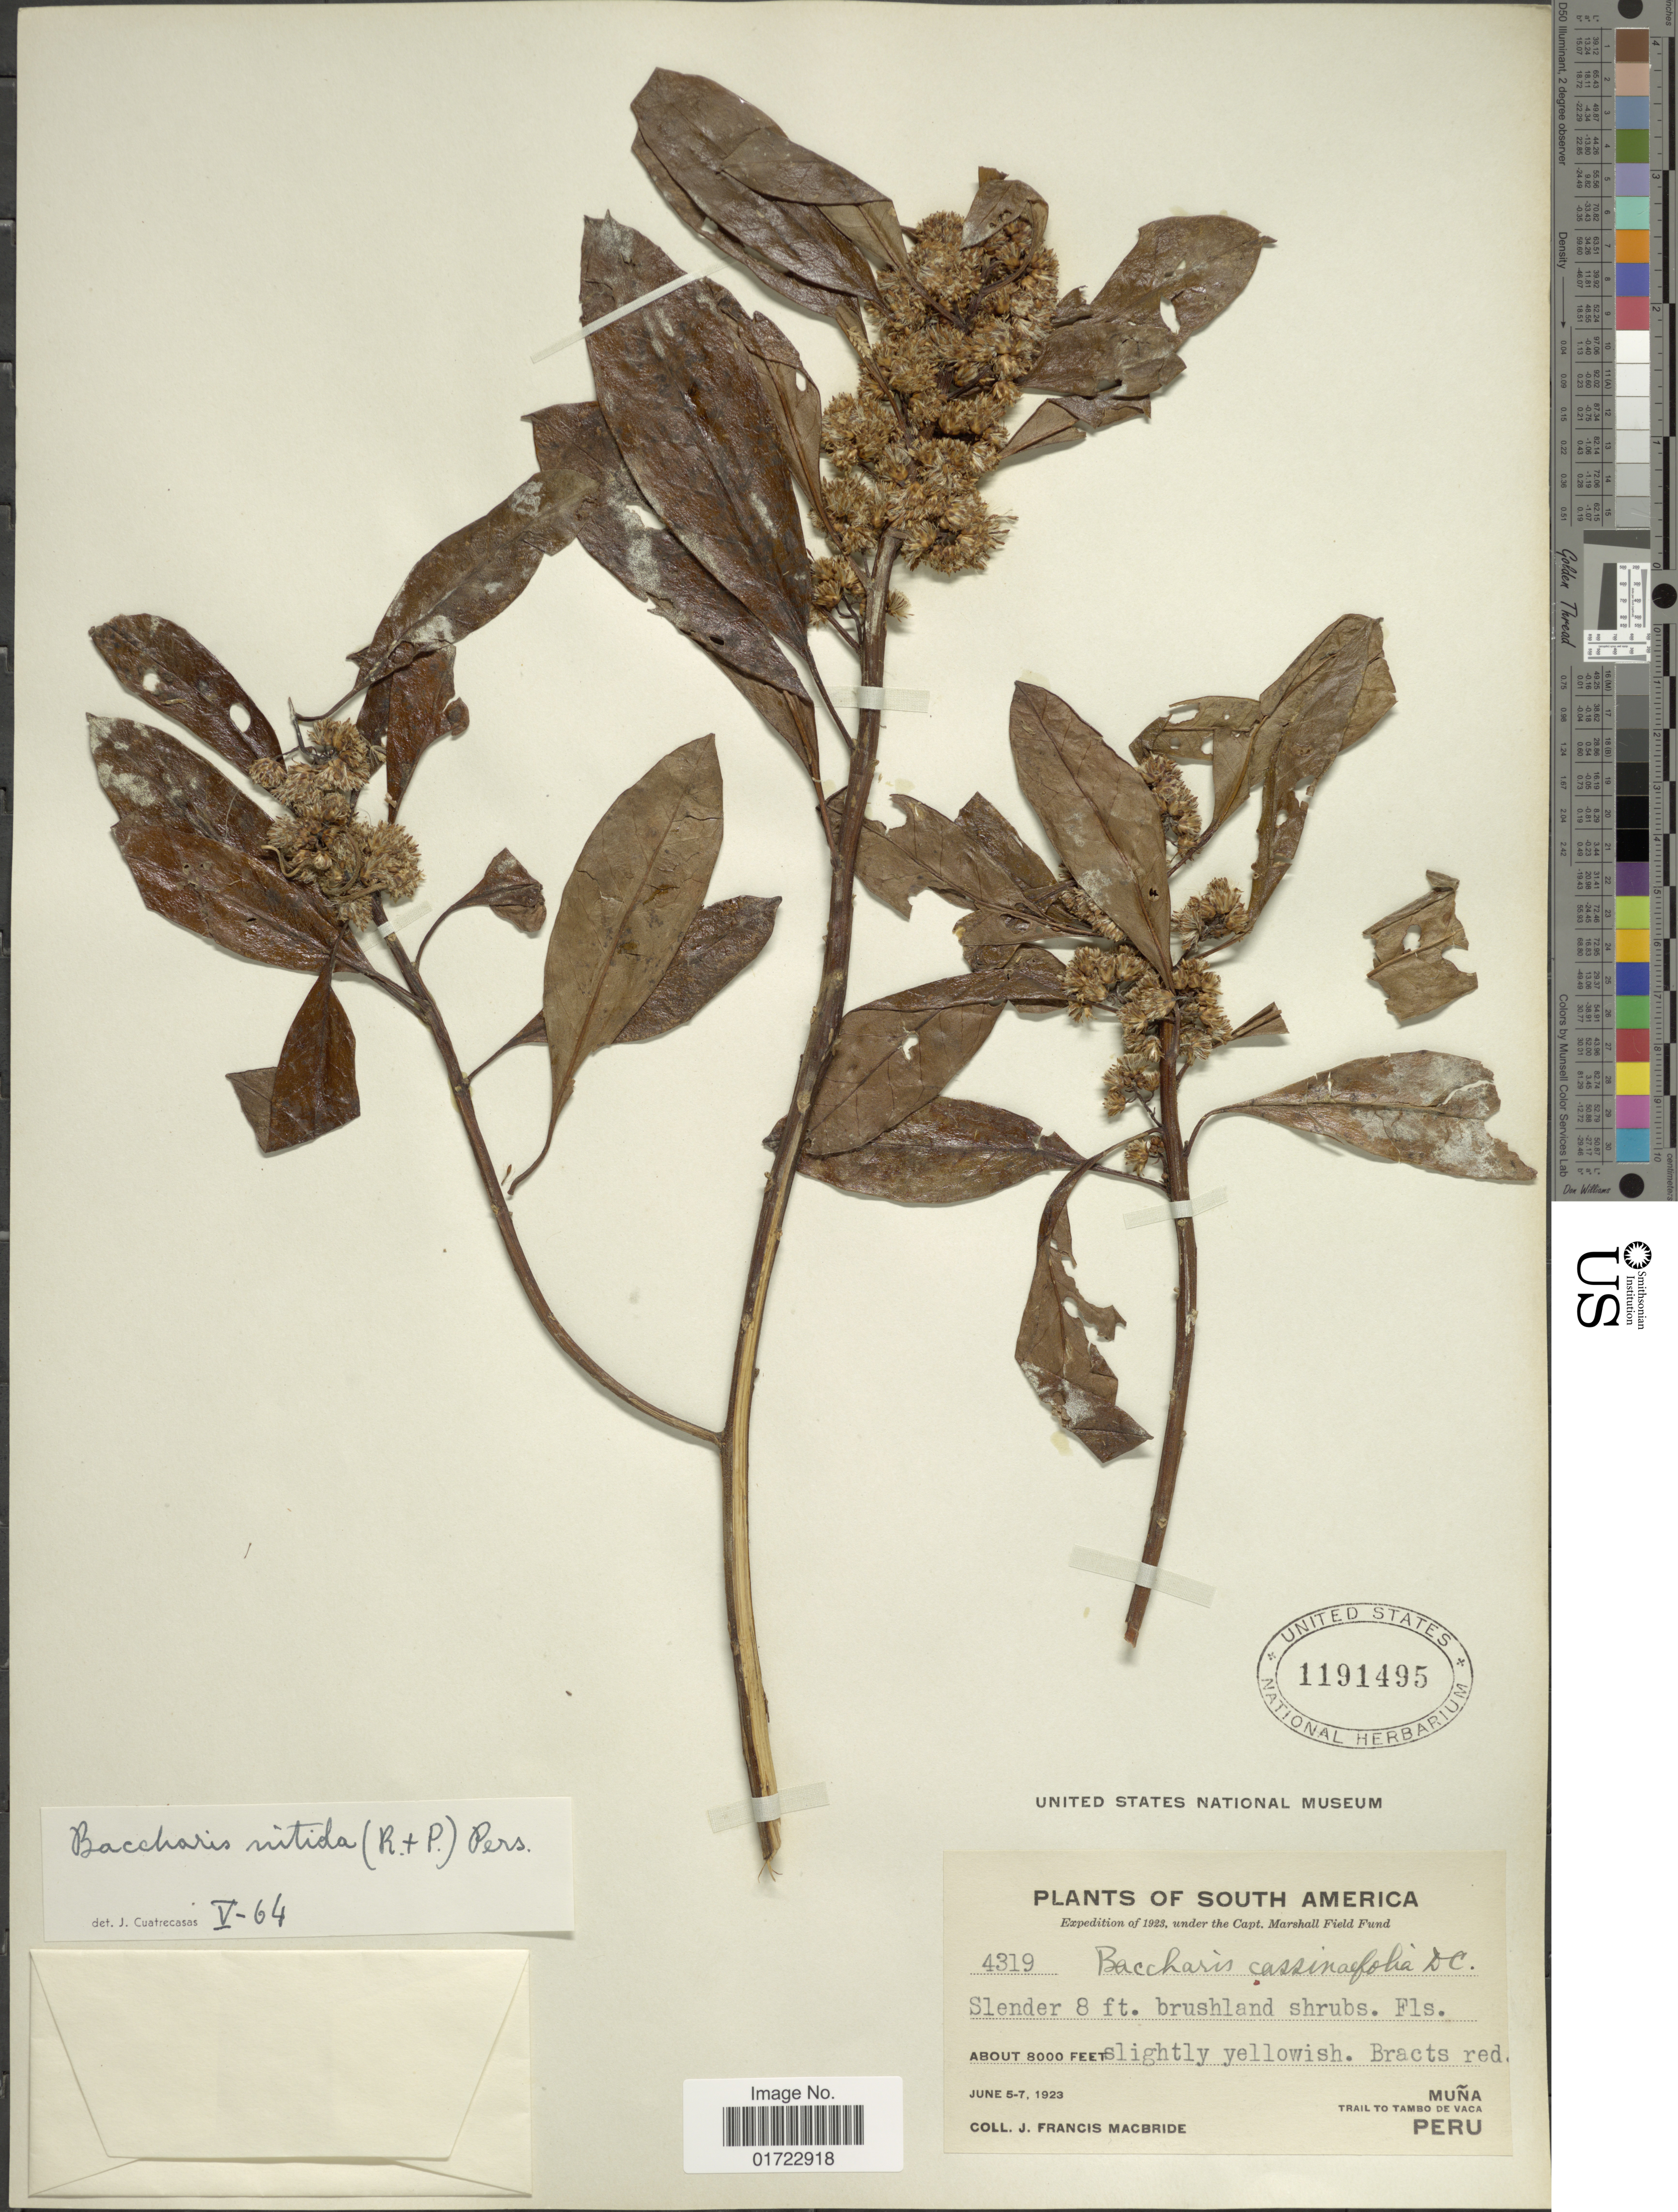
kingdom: Plantae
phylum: Tracheophyta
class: Magnoliopsida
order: Asterales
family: Asteraceae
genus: Baccharis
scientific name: Baccharis nitida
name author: (Ruiz & Pav.) Pers.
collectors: J. F. Macbride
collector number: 4319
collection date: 1923-06-05/1923-06-07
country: Peru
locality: Muña. Trail to Tambo de Vaca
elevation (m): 2438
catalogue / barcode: US 1191495